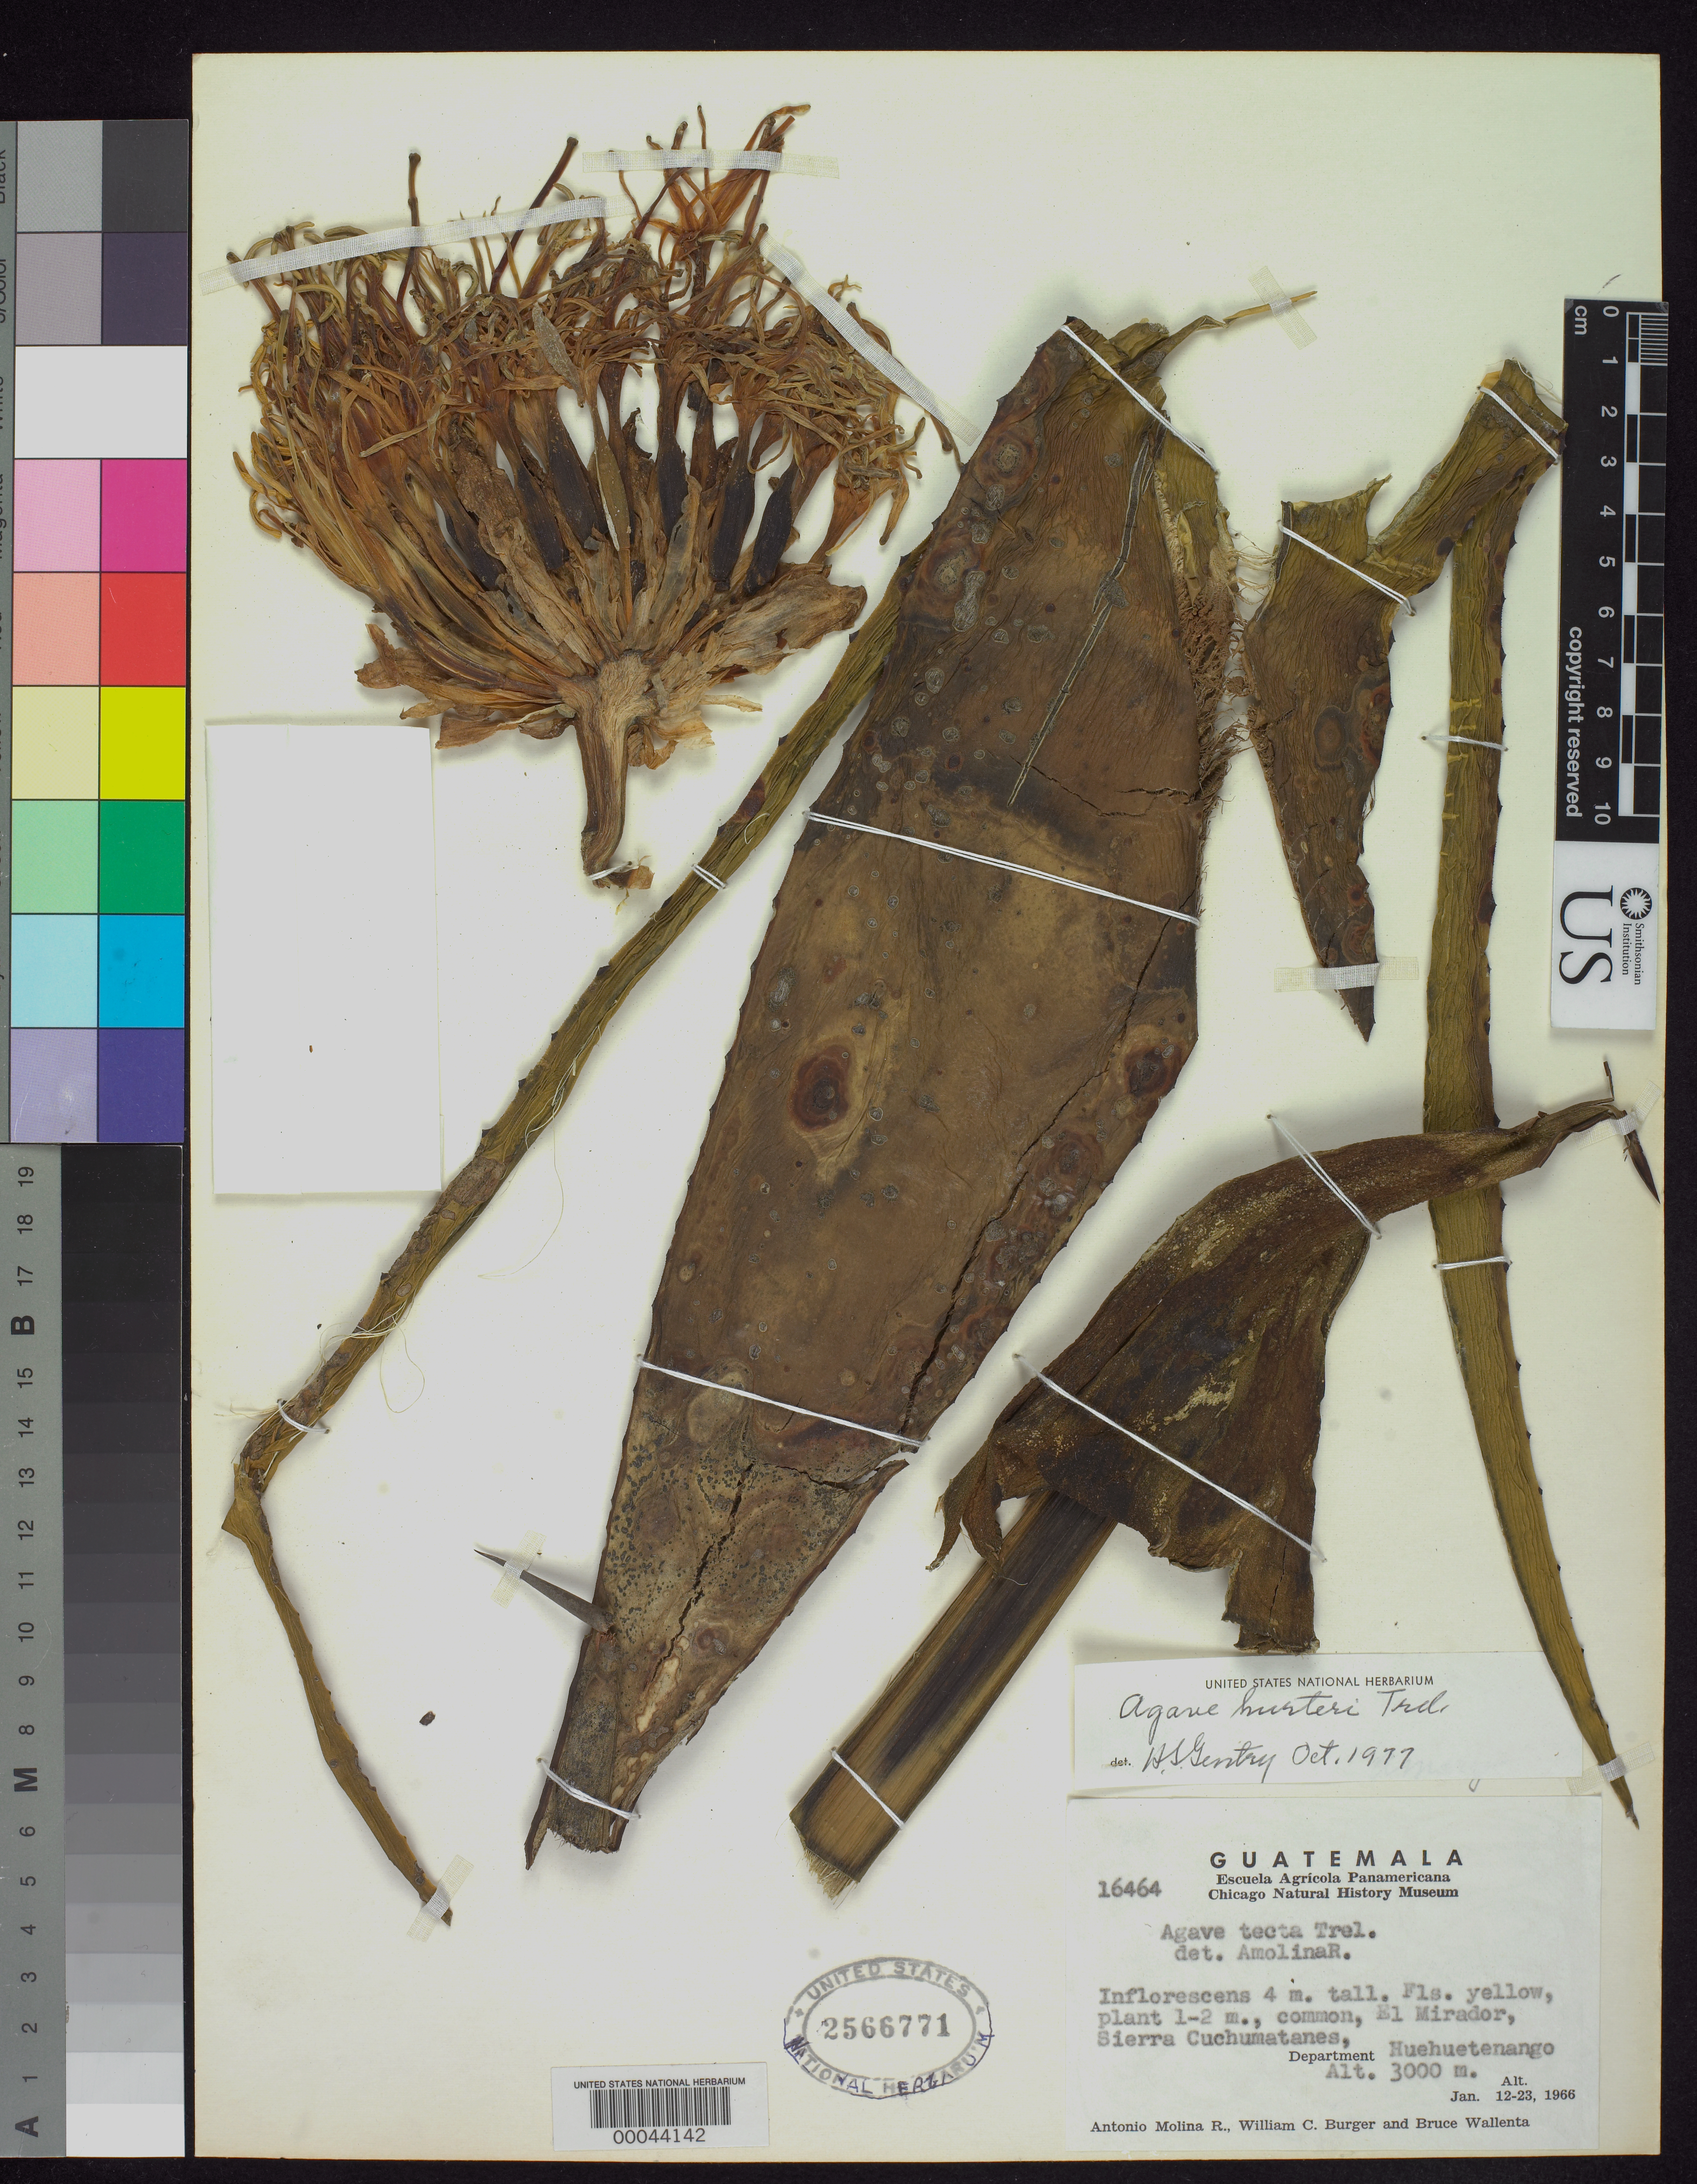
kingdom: Plantae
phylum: Tracheophyta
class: Liliopsida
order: Asparagales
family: Asparagaceae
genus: Agave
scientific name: Agave hurteri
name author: Trel.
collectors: A. Molina R.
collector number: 16464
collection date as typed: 12 Jan 1966 to 23 Jan 1966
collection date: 1966-01-12/1966-01-23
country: Guatemala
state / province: Huehuetenango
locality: El Mirador, Sierra Cuchumatanes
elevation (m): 3000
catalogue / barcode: US 2566771